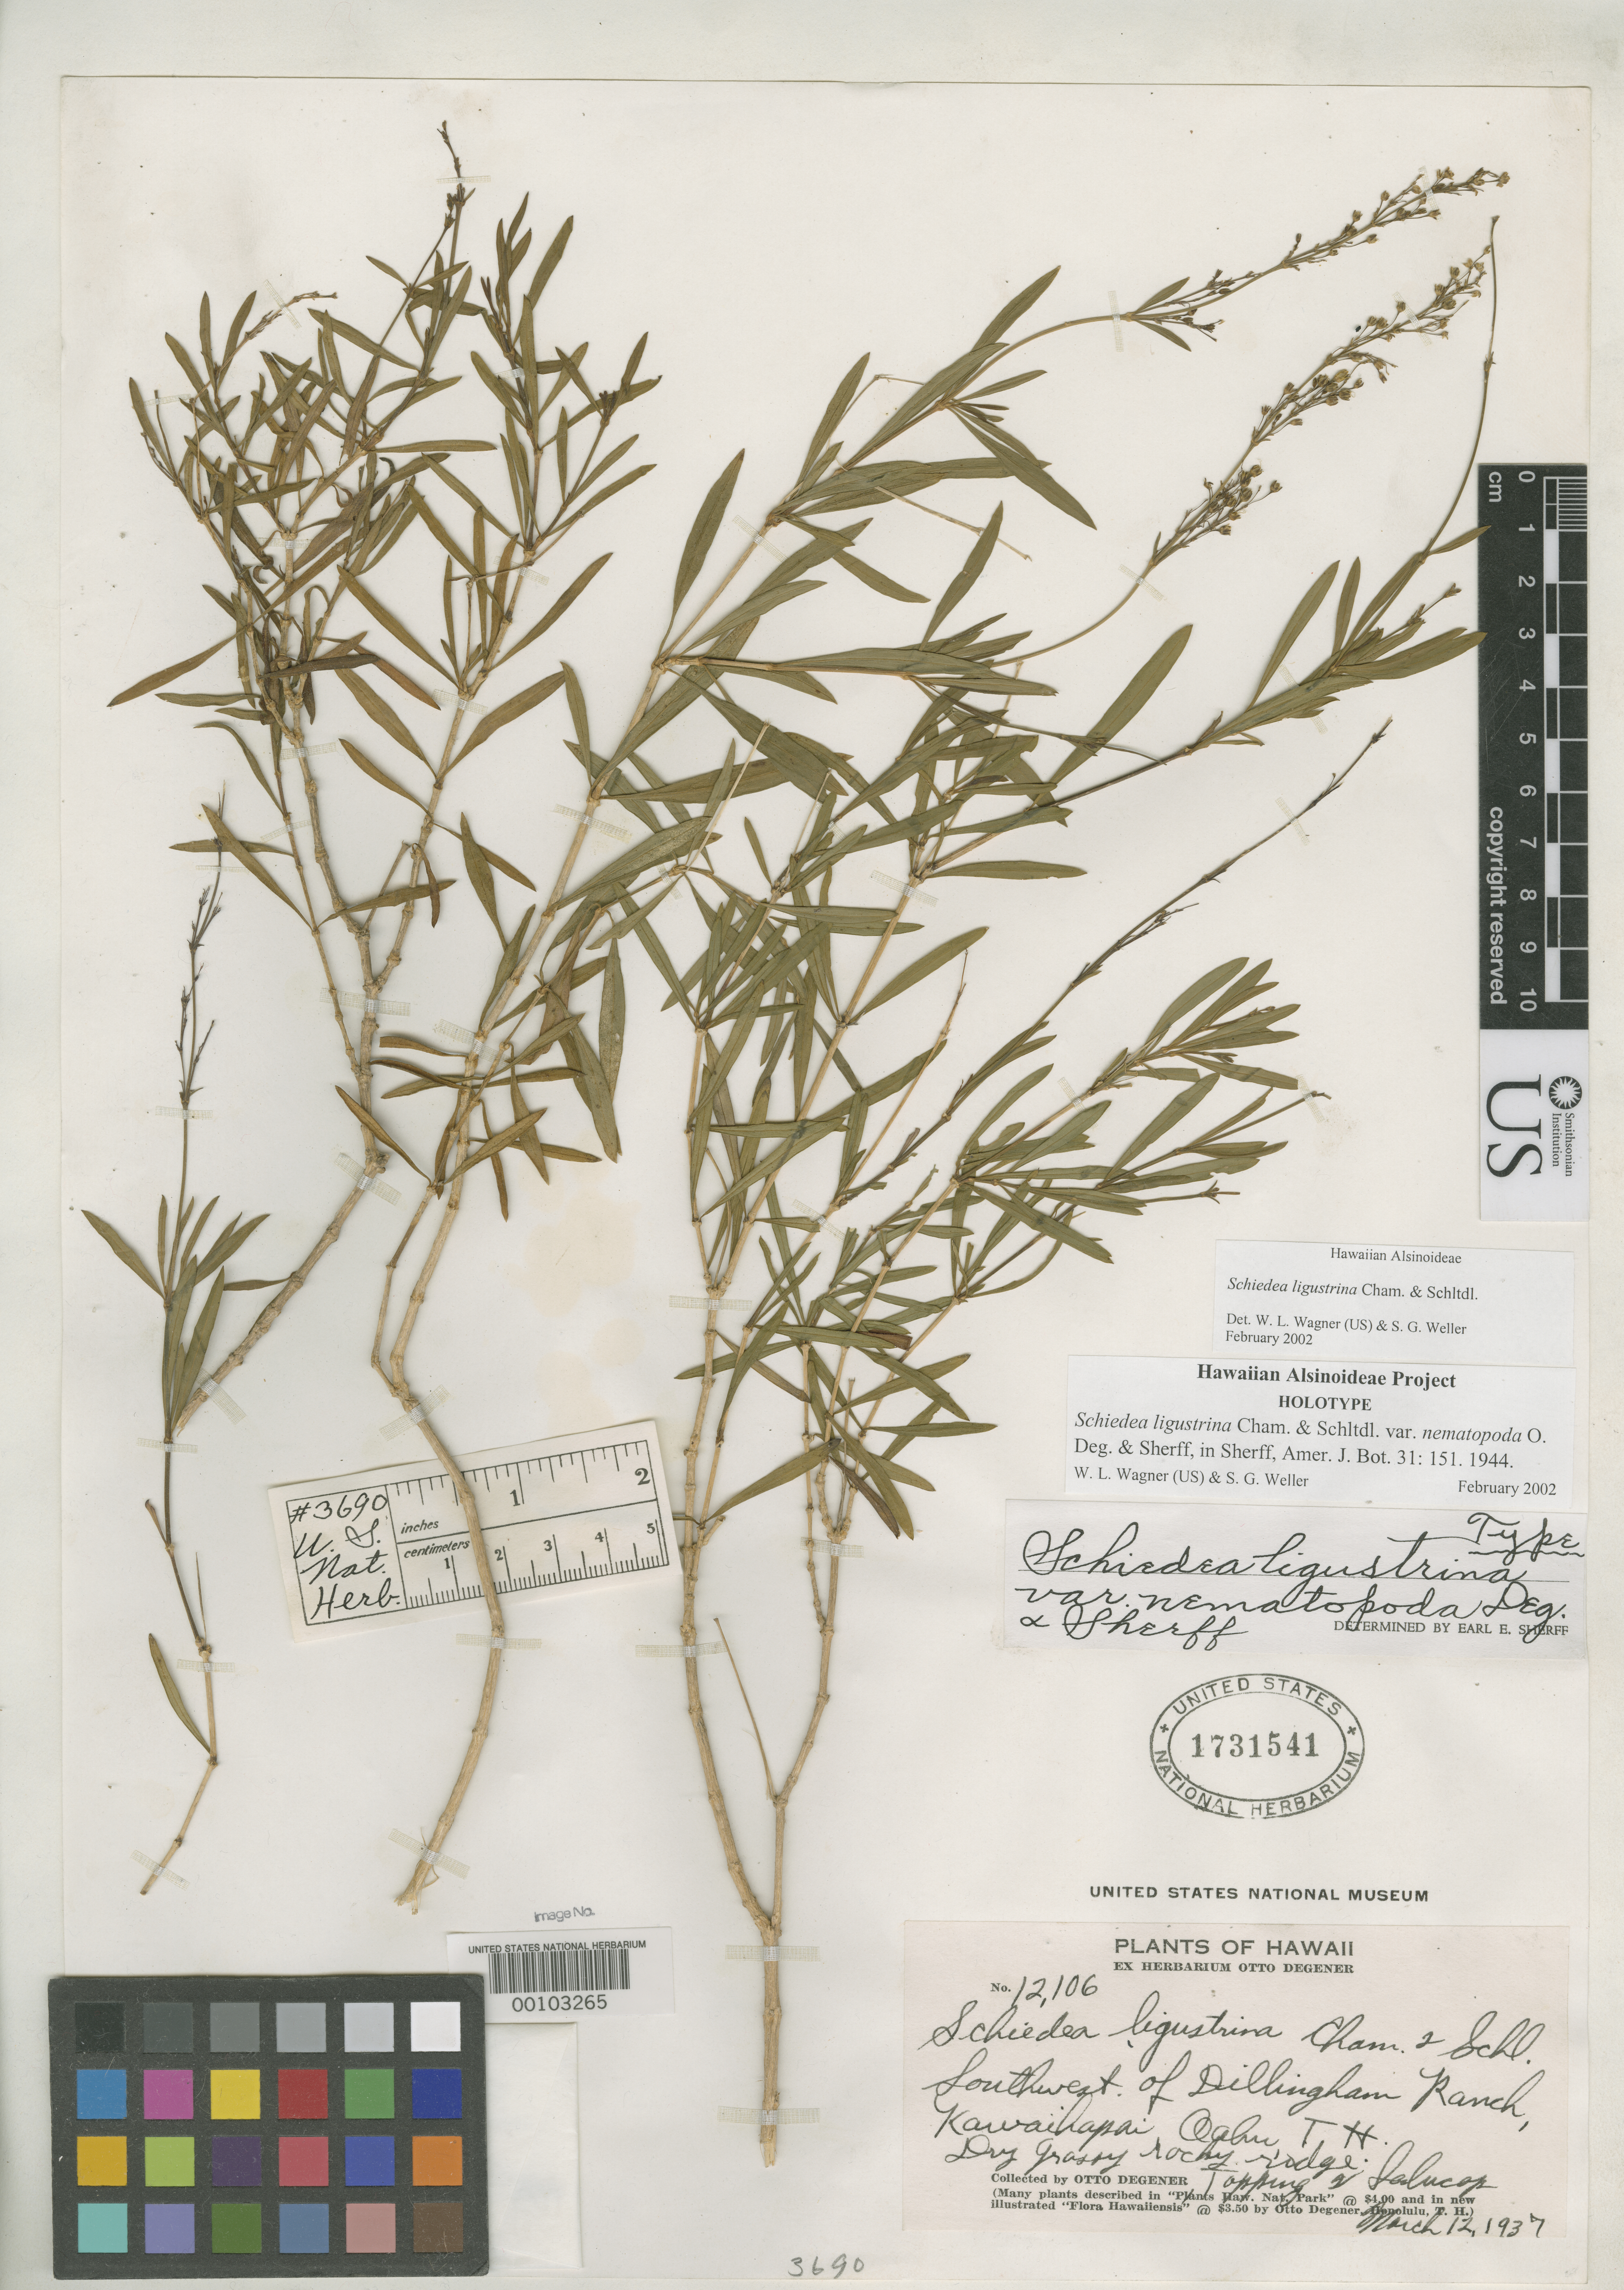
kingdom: Plantae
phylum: Tracheophyta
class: Magnoliopsida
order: Caryophyllales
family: Caryophyllaceae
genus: Schiedea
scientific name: Schiedea ligustrina var. nematopoda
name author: O. Deg. & Sherff in Sherff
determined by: Sherff, E. E.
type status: Holotype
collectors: O. Degener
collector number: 12106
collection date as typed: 12 Mar 1937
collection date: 1937-03-12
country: United States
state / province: Hawaii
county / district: Honolulu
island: Oahu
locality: SW of Dillingham Ranch, Kawaihapai.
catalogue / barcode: US 1731541